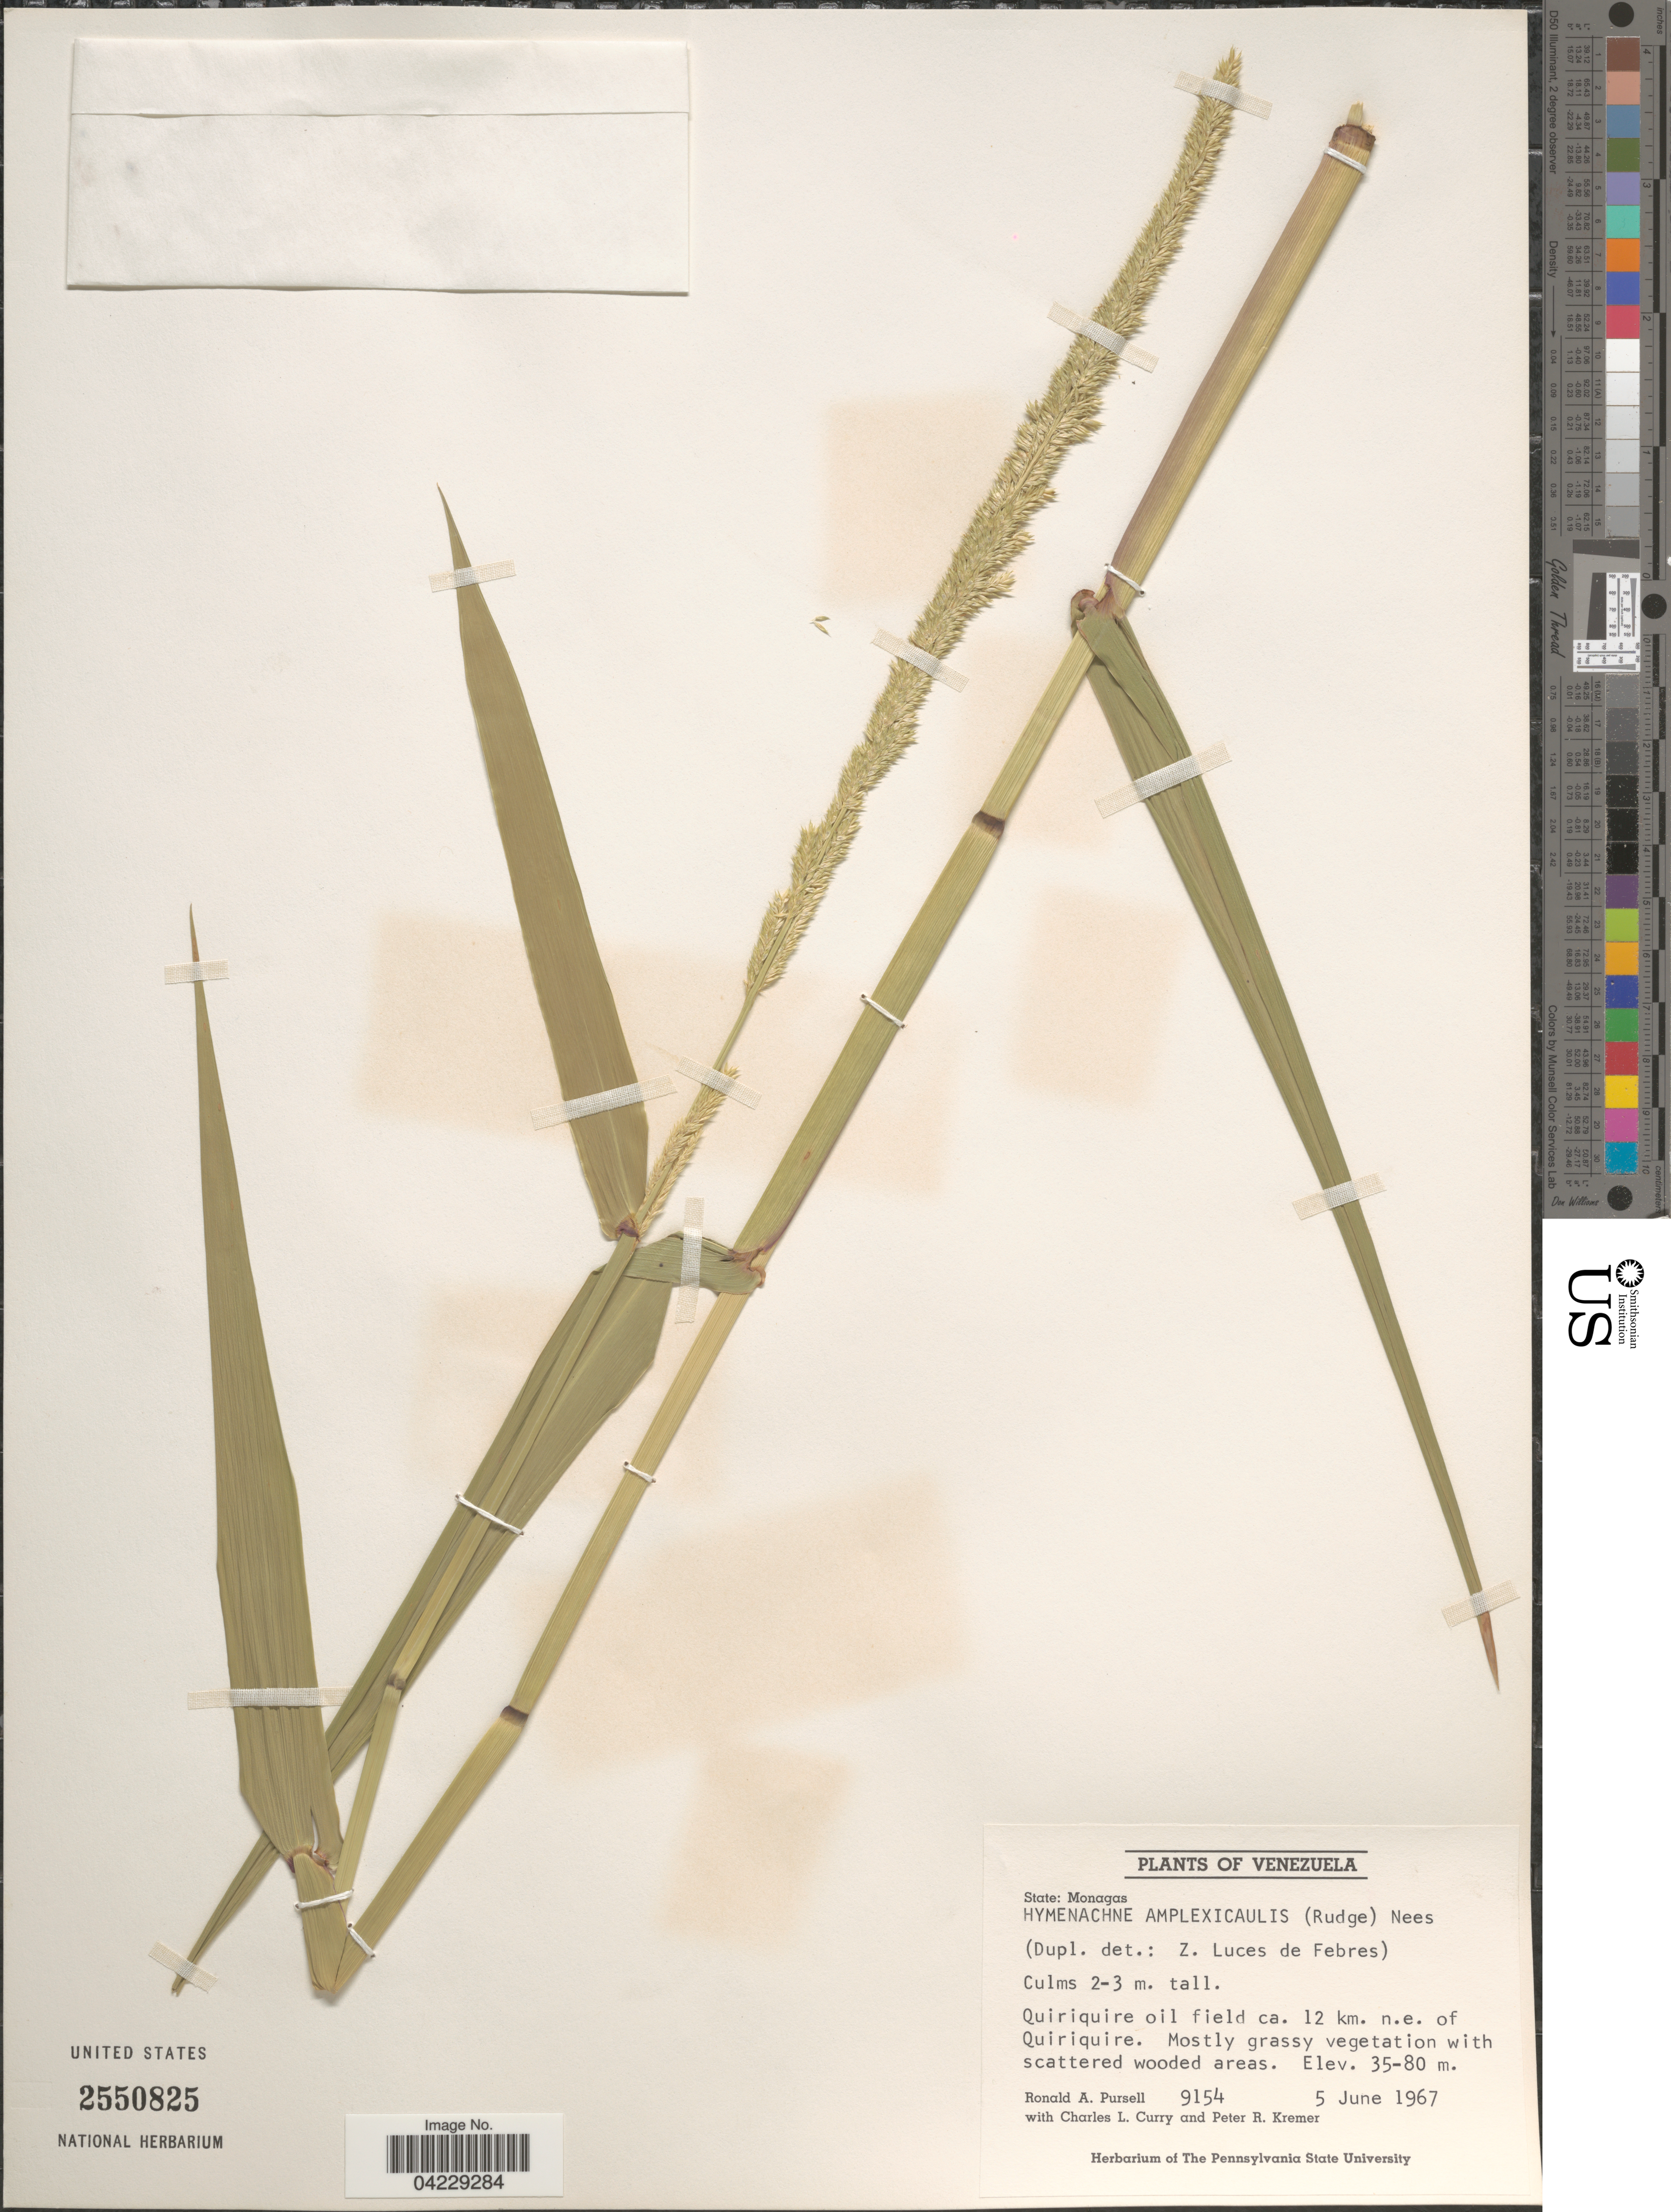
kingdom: Plantae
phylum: Tracheophyta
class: Liliopsida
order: Poales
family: Poaceae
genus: Hymenachne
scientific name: Hymenachne amplexicaulis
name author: (Rudge) Nees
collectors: R. A. Pursell, C. L. Curry & P. Kremer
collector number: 9154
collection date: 1967-06-05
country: Venezuela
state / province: Monagas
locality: Quiriquire oil field ca. 12 km. n.e. of Quiriquire.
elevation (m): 35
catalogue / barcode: US 2550825